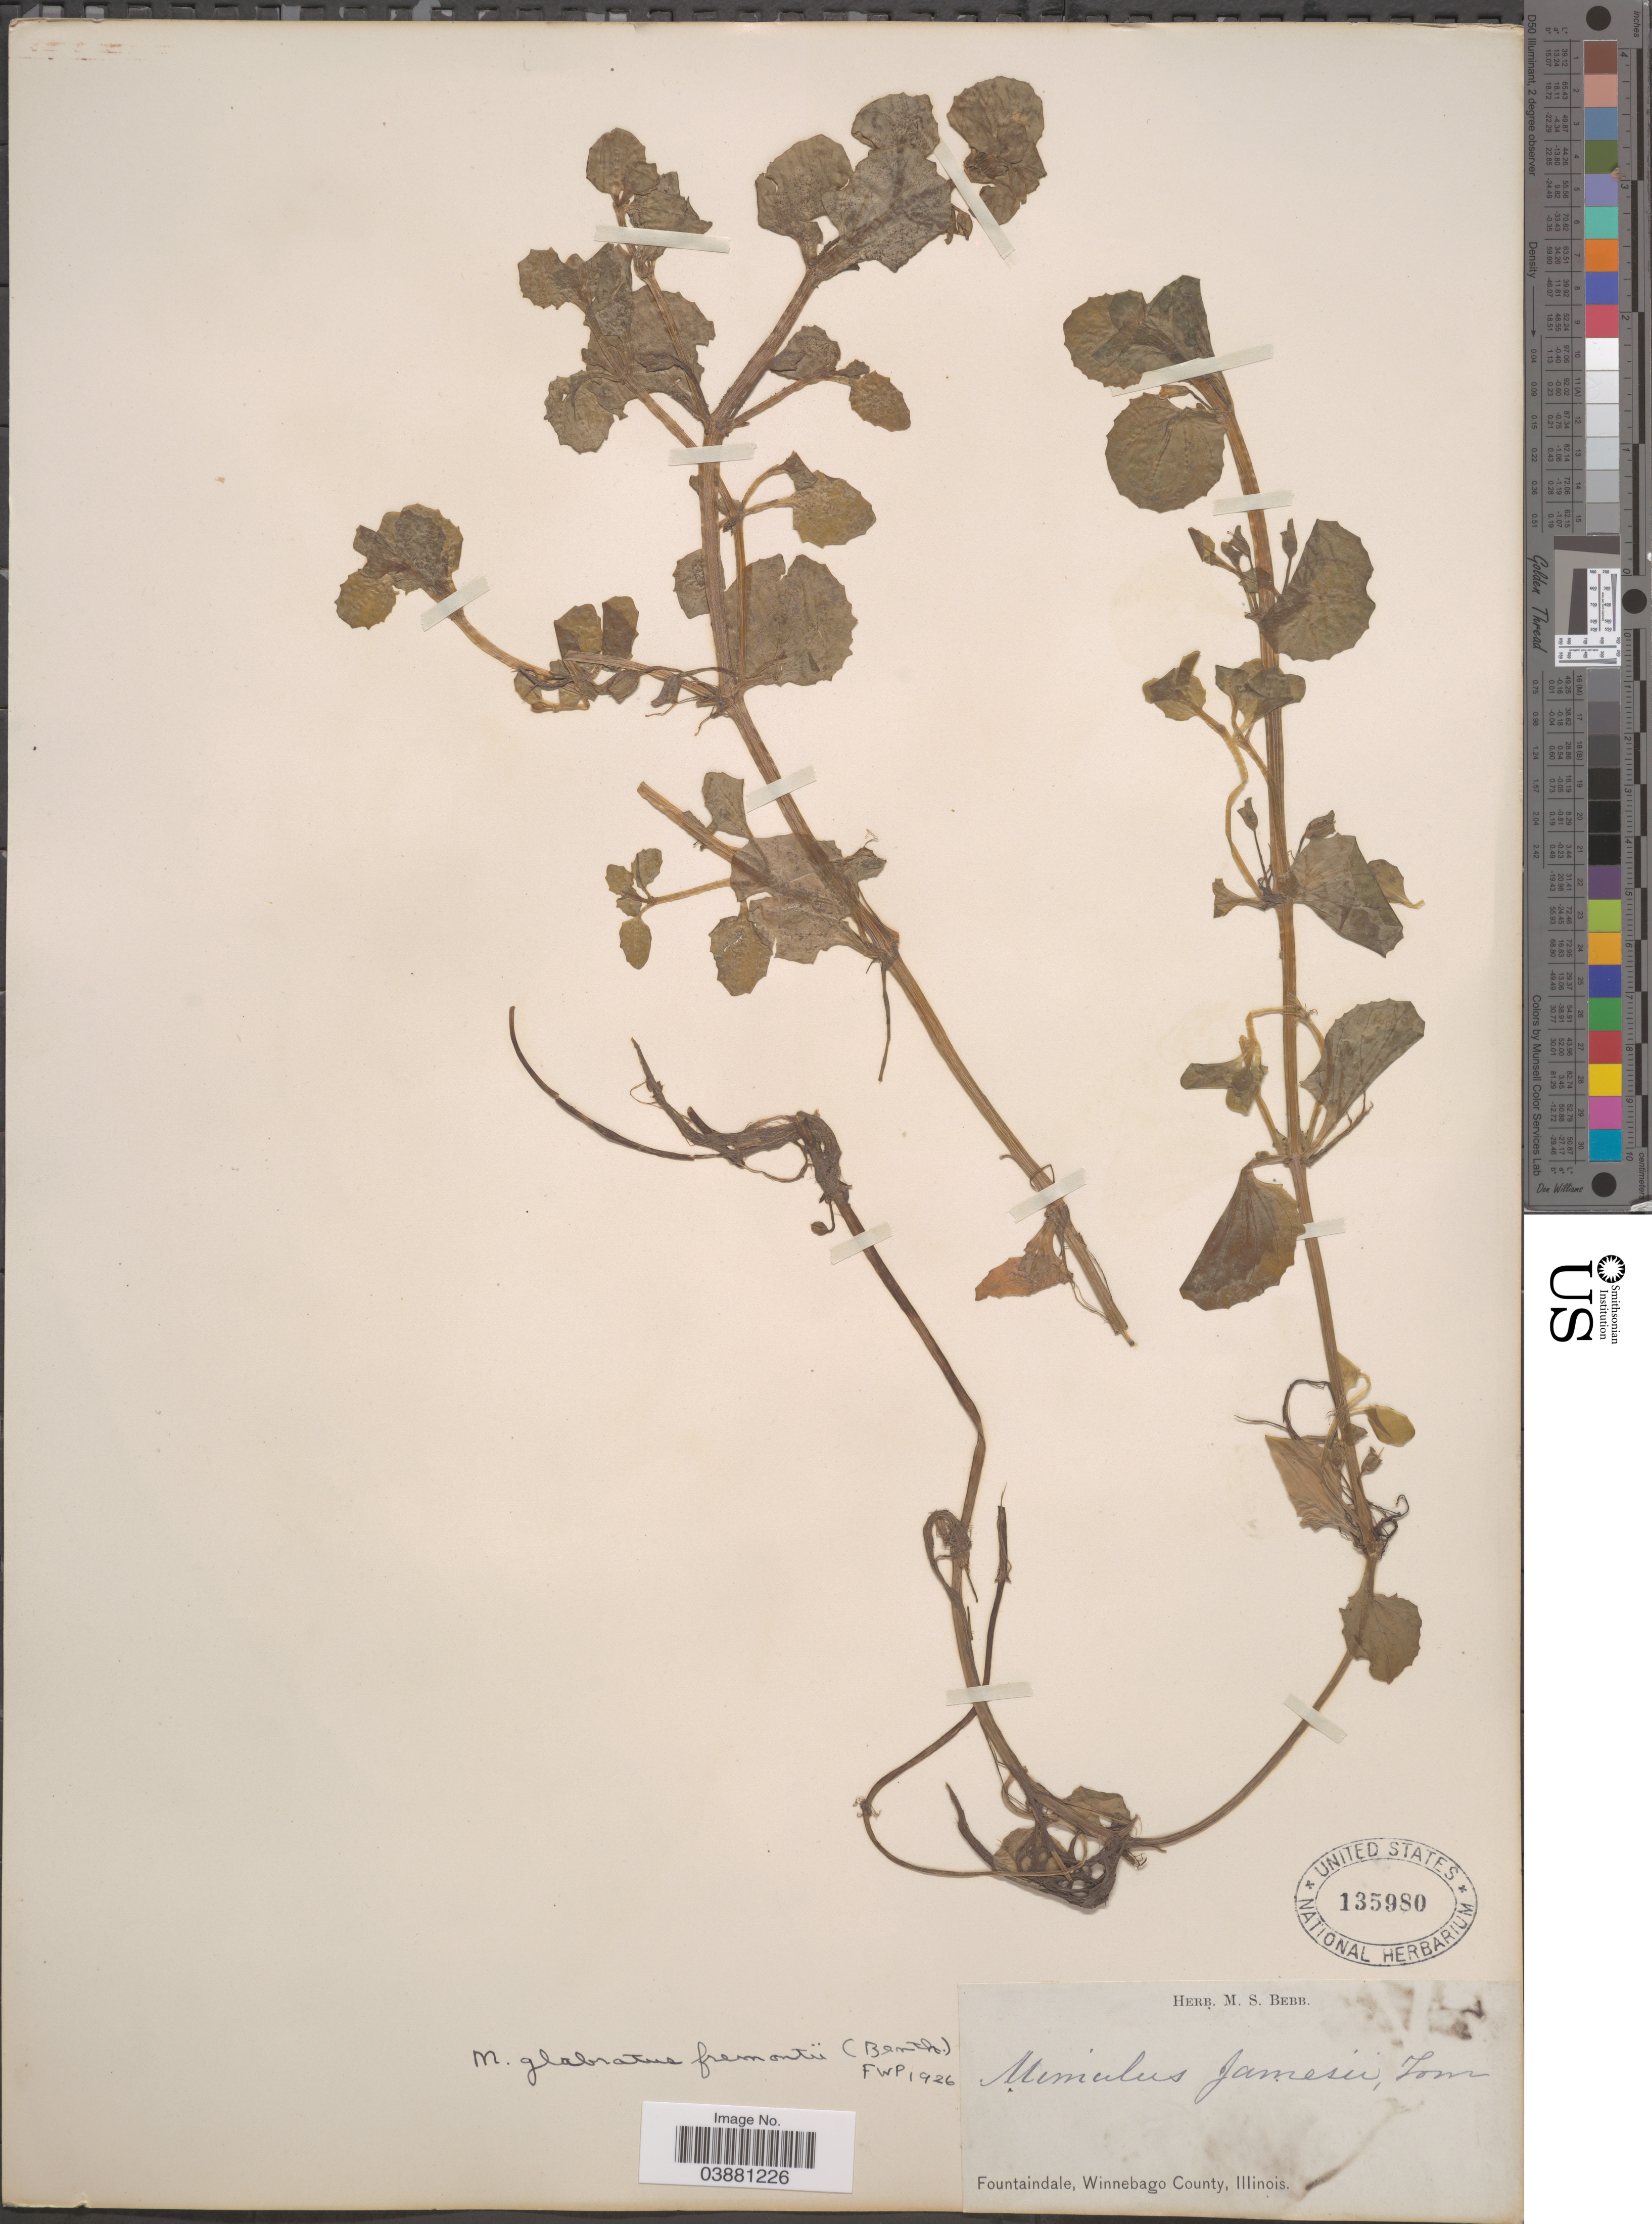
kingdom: Plantae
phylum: Tracheophyta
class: Magnoliopsida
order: Lamiales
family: Phrymaceae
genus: Mimulus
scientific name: Mimulus glabratus var. fremontii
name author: Kunth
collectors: ex Herb. M. S. Bebb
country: United States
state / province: Illinois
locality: Fountaindale, Winnebago County.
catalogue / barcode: US 135980